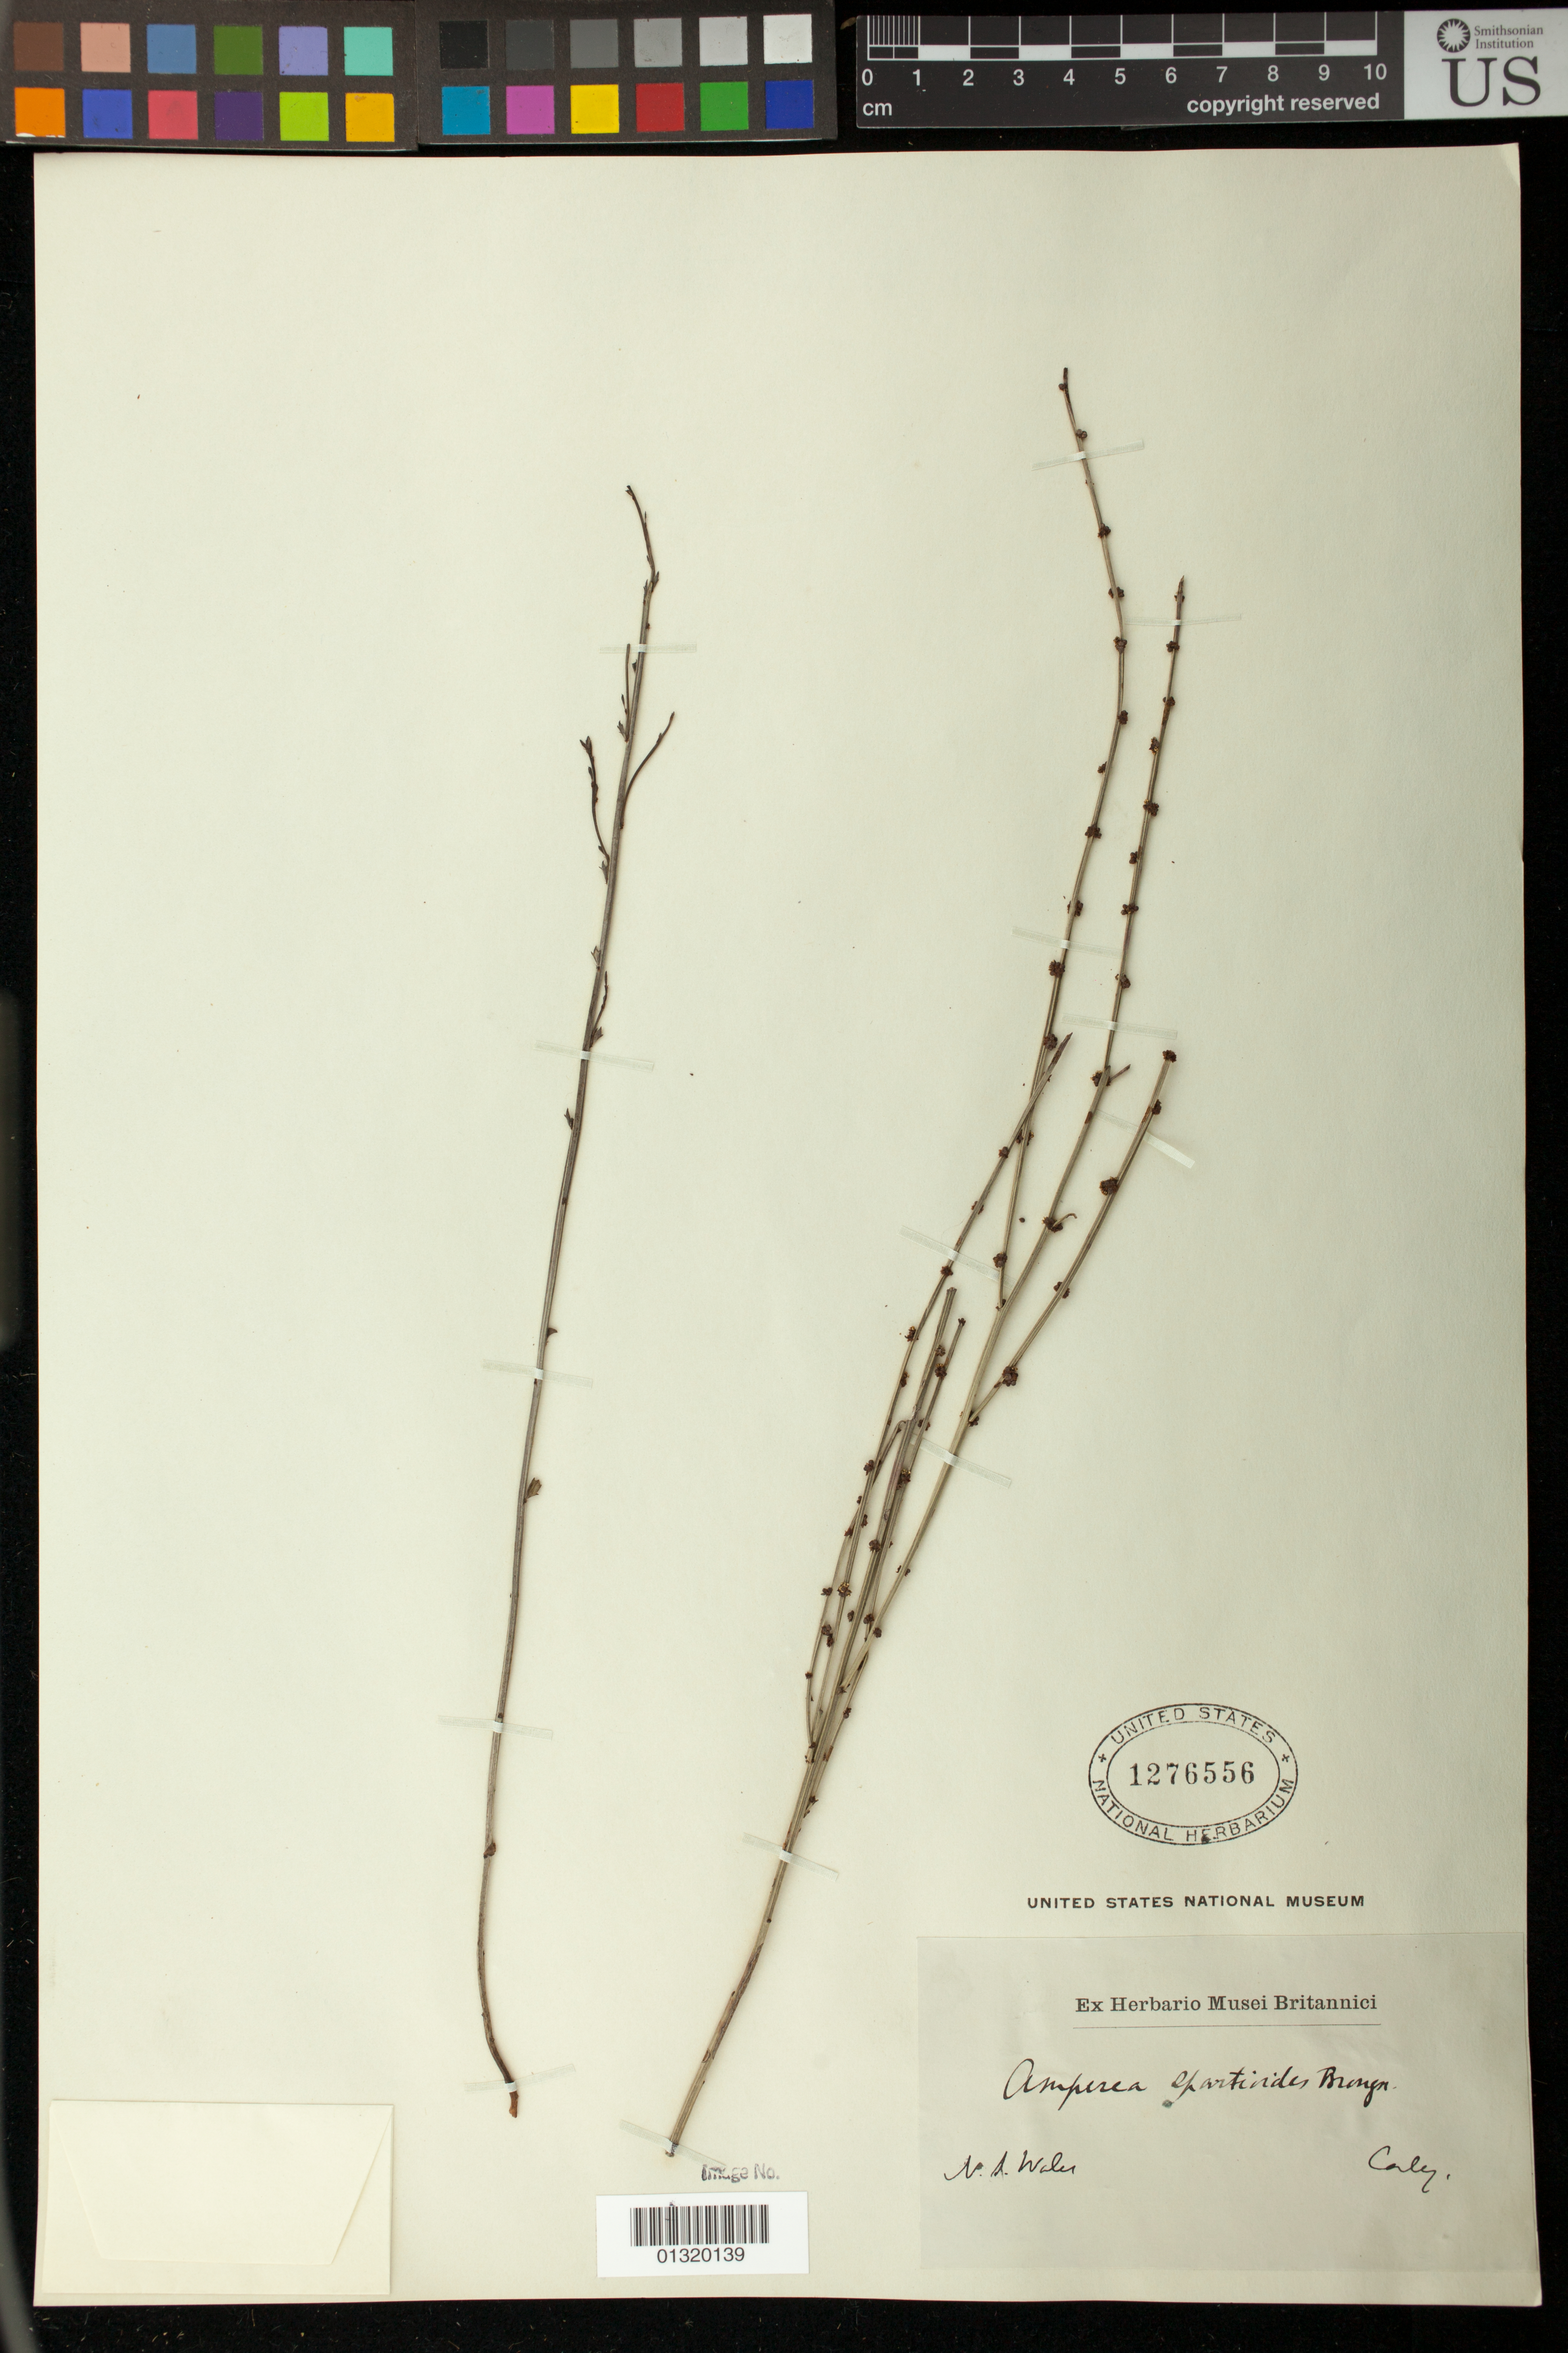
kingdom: Plantae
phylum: Tracheophyta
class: Magnoliopsida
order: Malpighiales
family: Euphorbiaceae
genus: Amperea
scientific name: Amperea xiphoclada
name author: Druce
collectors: G. Caley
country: Australia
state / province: New South Wales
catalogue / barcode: US 1276556